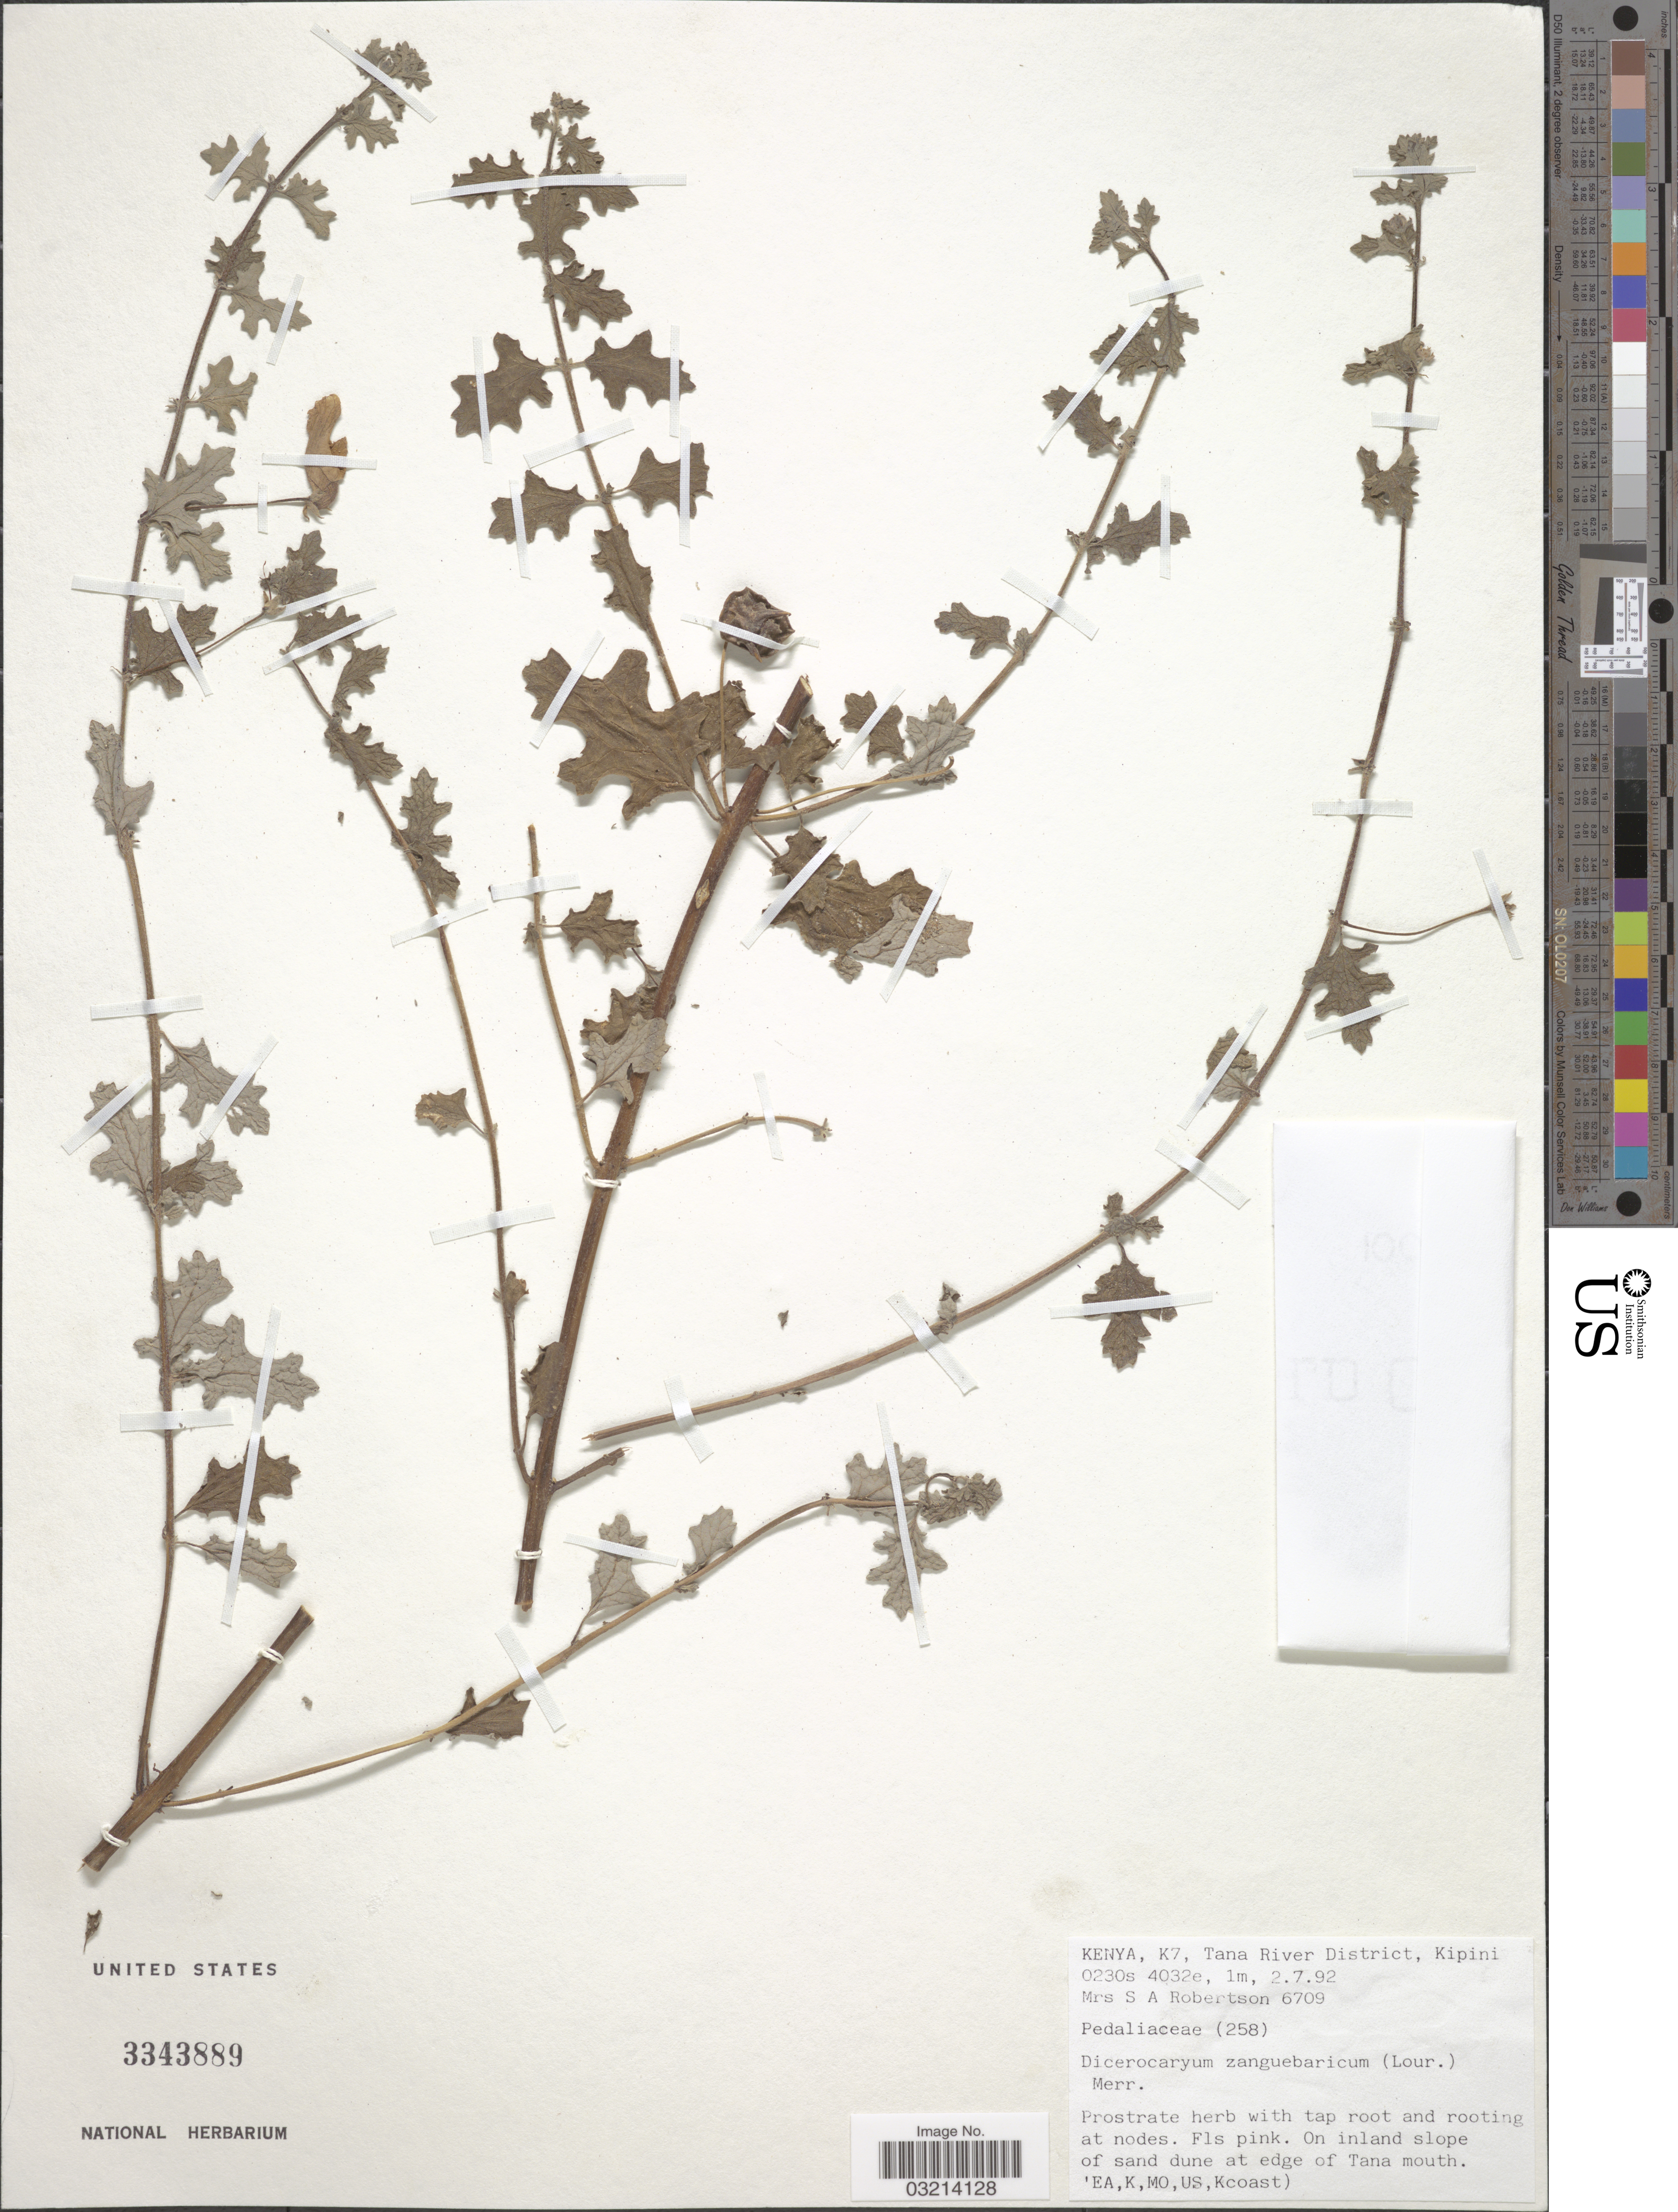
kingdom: Plantae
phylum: Tracheophyta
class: Magnoliopsida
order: Lamiales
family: Pedaliaceae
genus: Dicerocaryum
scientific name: Dicerocaryum zanguebarium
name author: (Lour.) Merr.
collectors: S. Robertson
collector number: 6709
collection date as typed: Transcribed d/m/y: 2/7/92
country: Kenya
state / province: Tana River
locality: Kenya, K7, Tana River District, Kipini. On inland slope of sand dune at edge of Tana mouth.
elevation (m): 1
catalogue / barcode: US 3343889